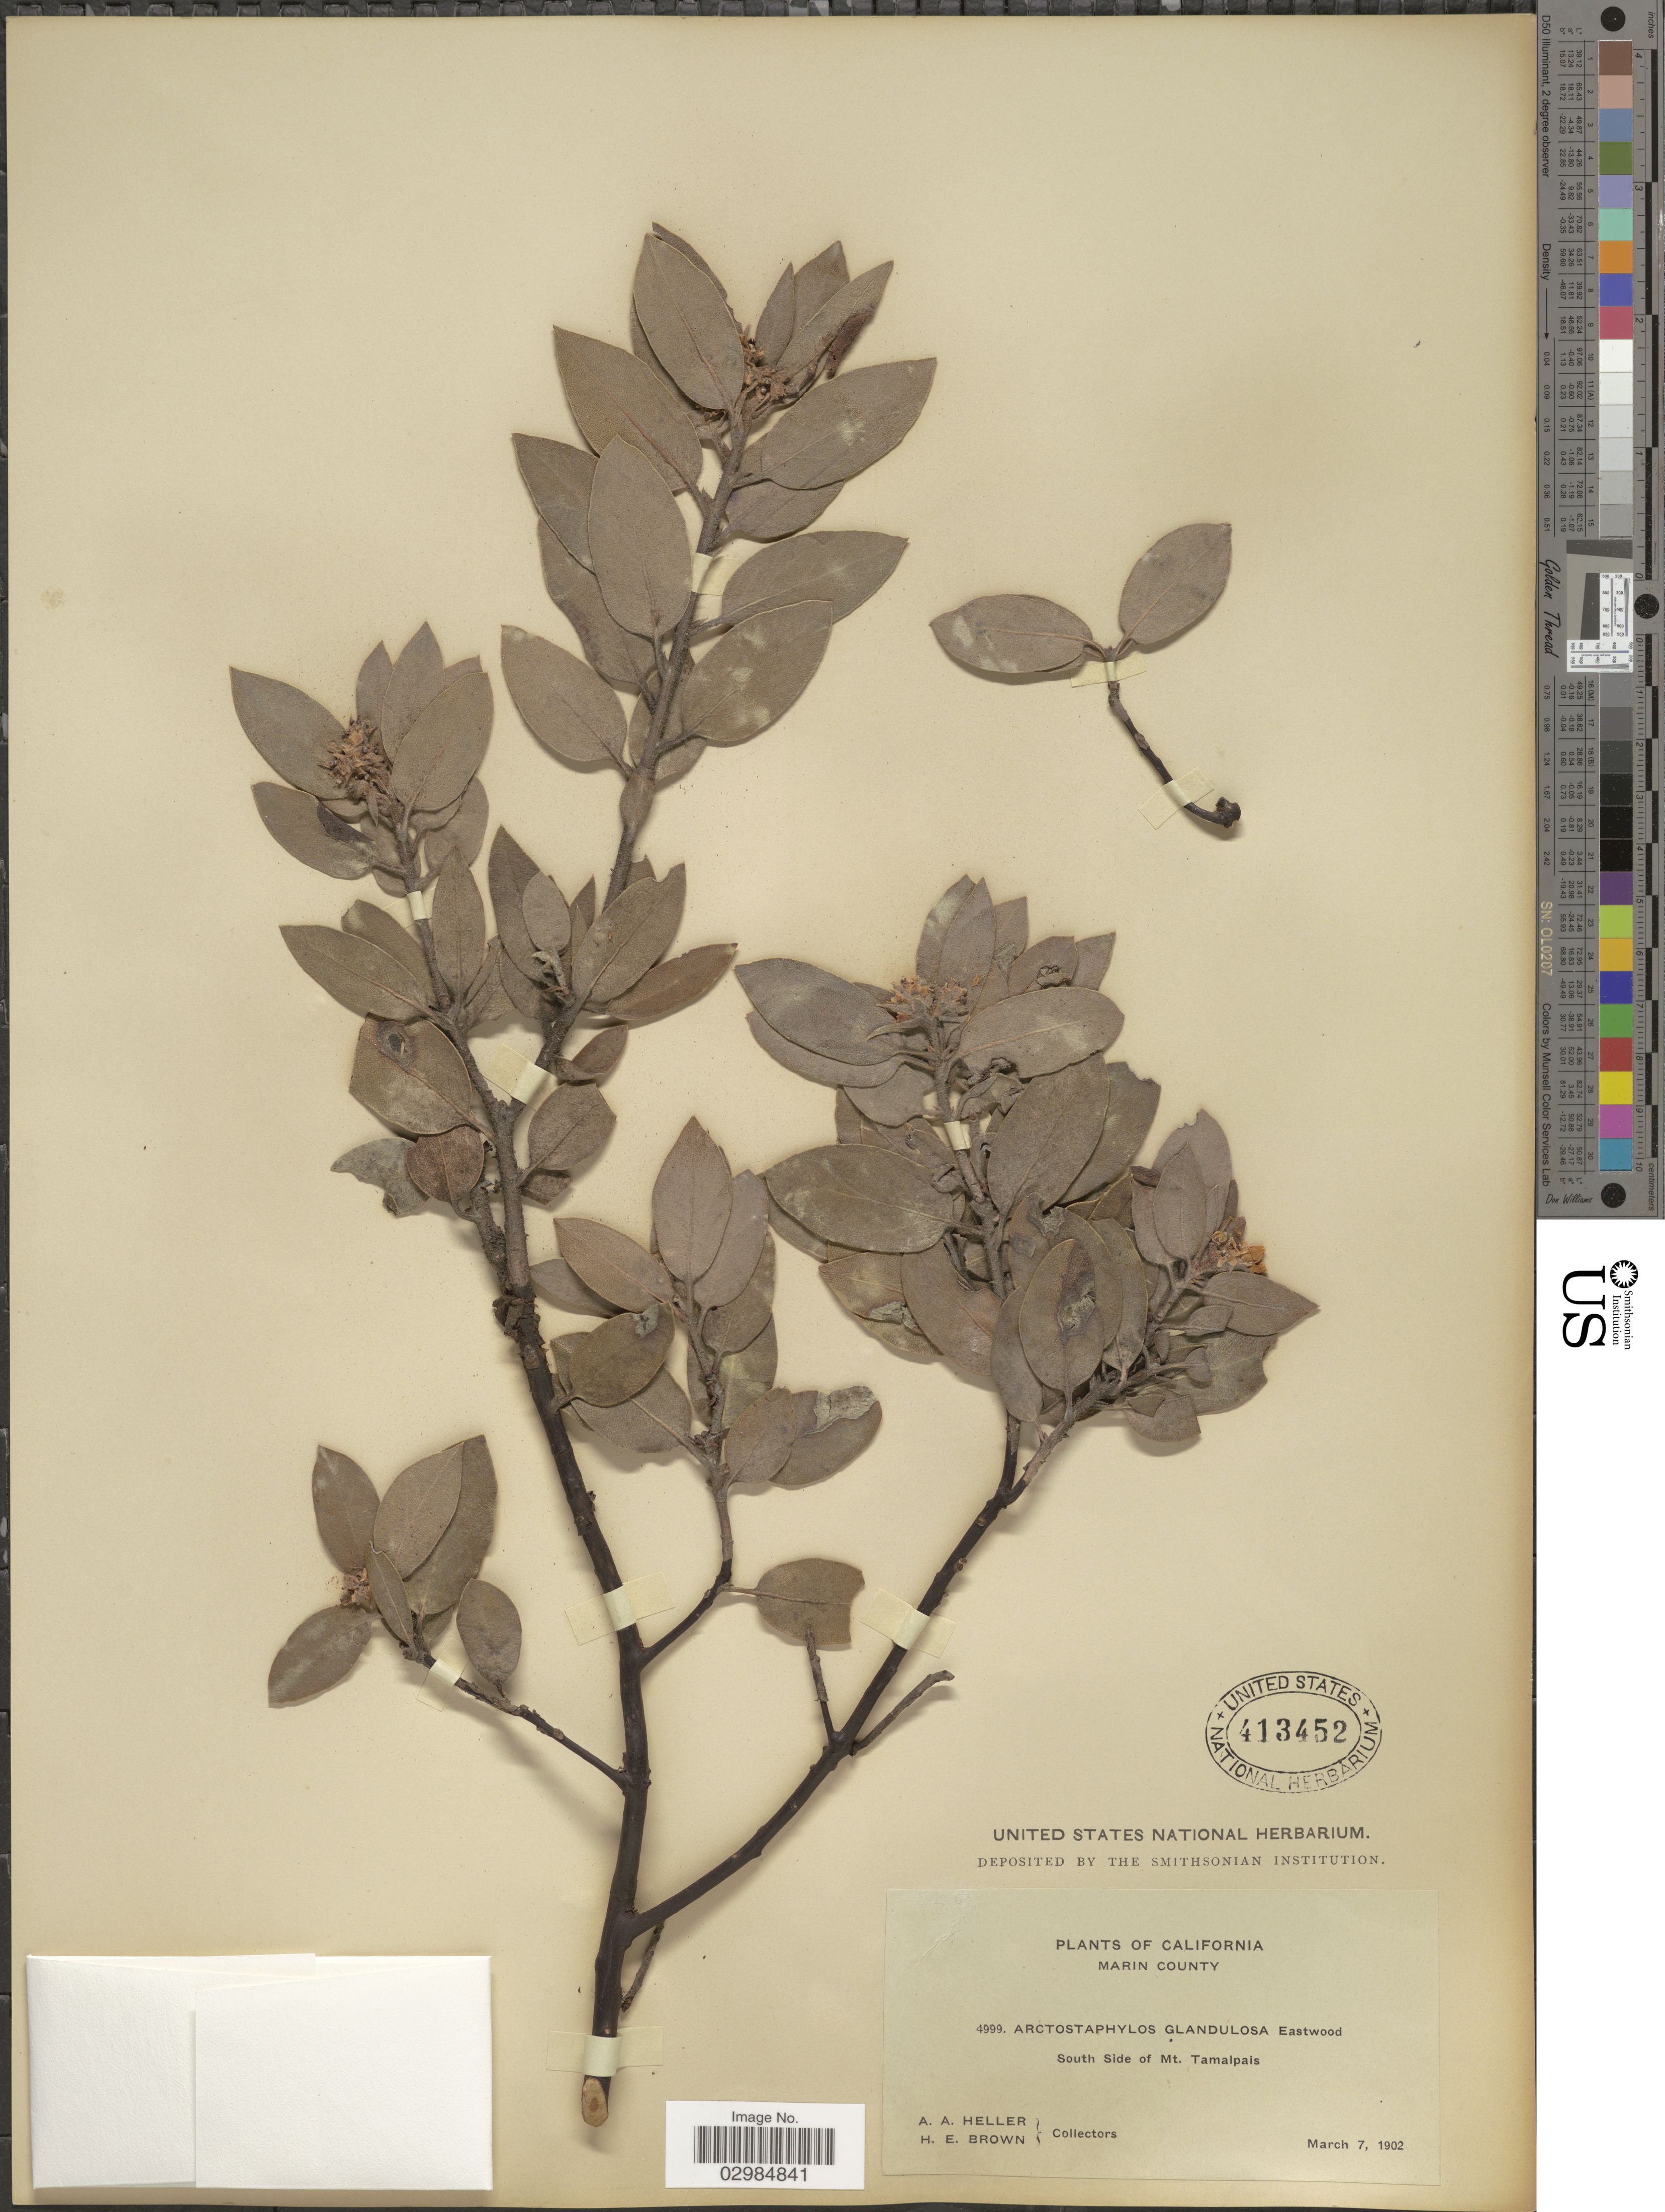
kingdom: Plantae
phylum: Tracheophyta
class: Magnoliopsida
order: Ericales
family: Ericaceae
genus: Arctostaphylos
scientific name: Arctostaphylos tomentosa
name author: (Pursh) Lindl.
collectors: A. A. Heller & H. E. Brown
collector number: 4999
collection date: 1902-03-07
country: United States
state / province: California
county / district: Marin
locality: Marin County. South Side of Mt. Tamalpais.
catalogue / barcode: US 413452